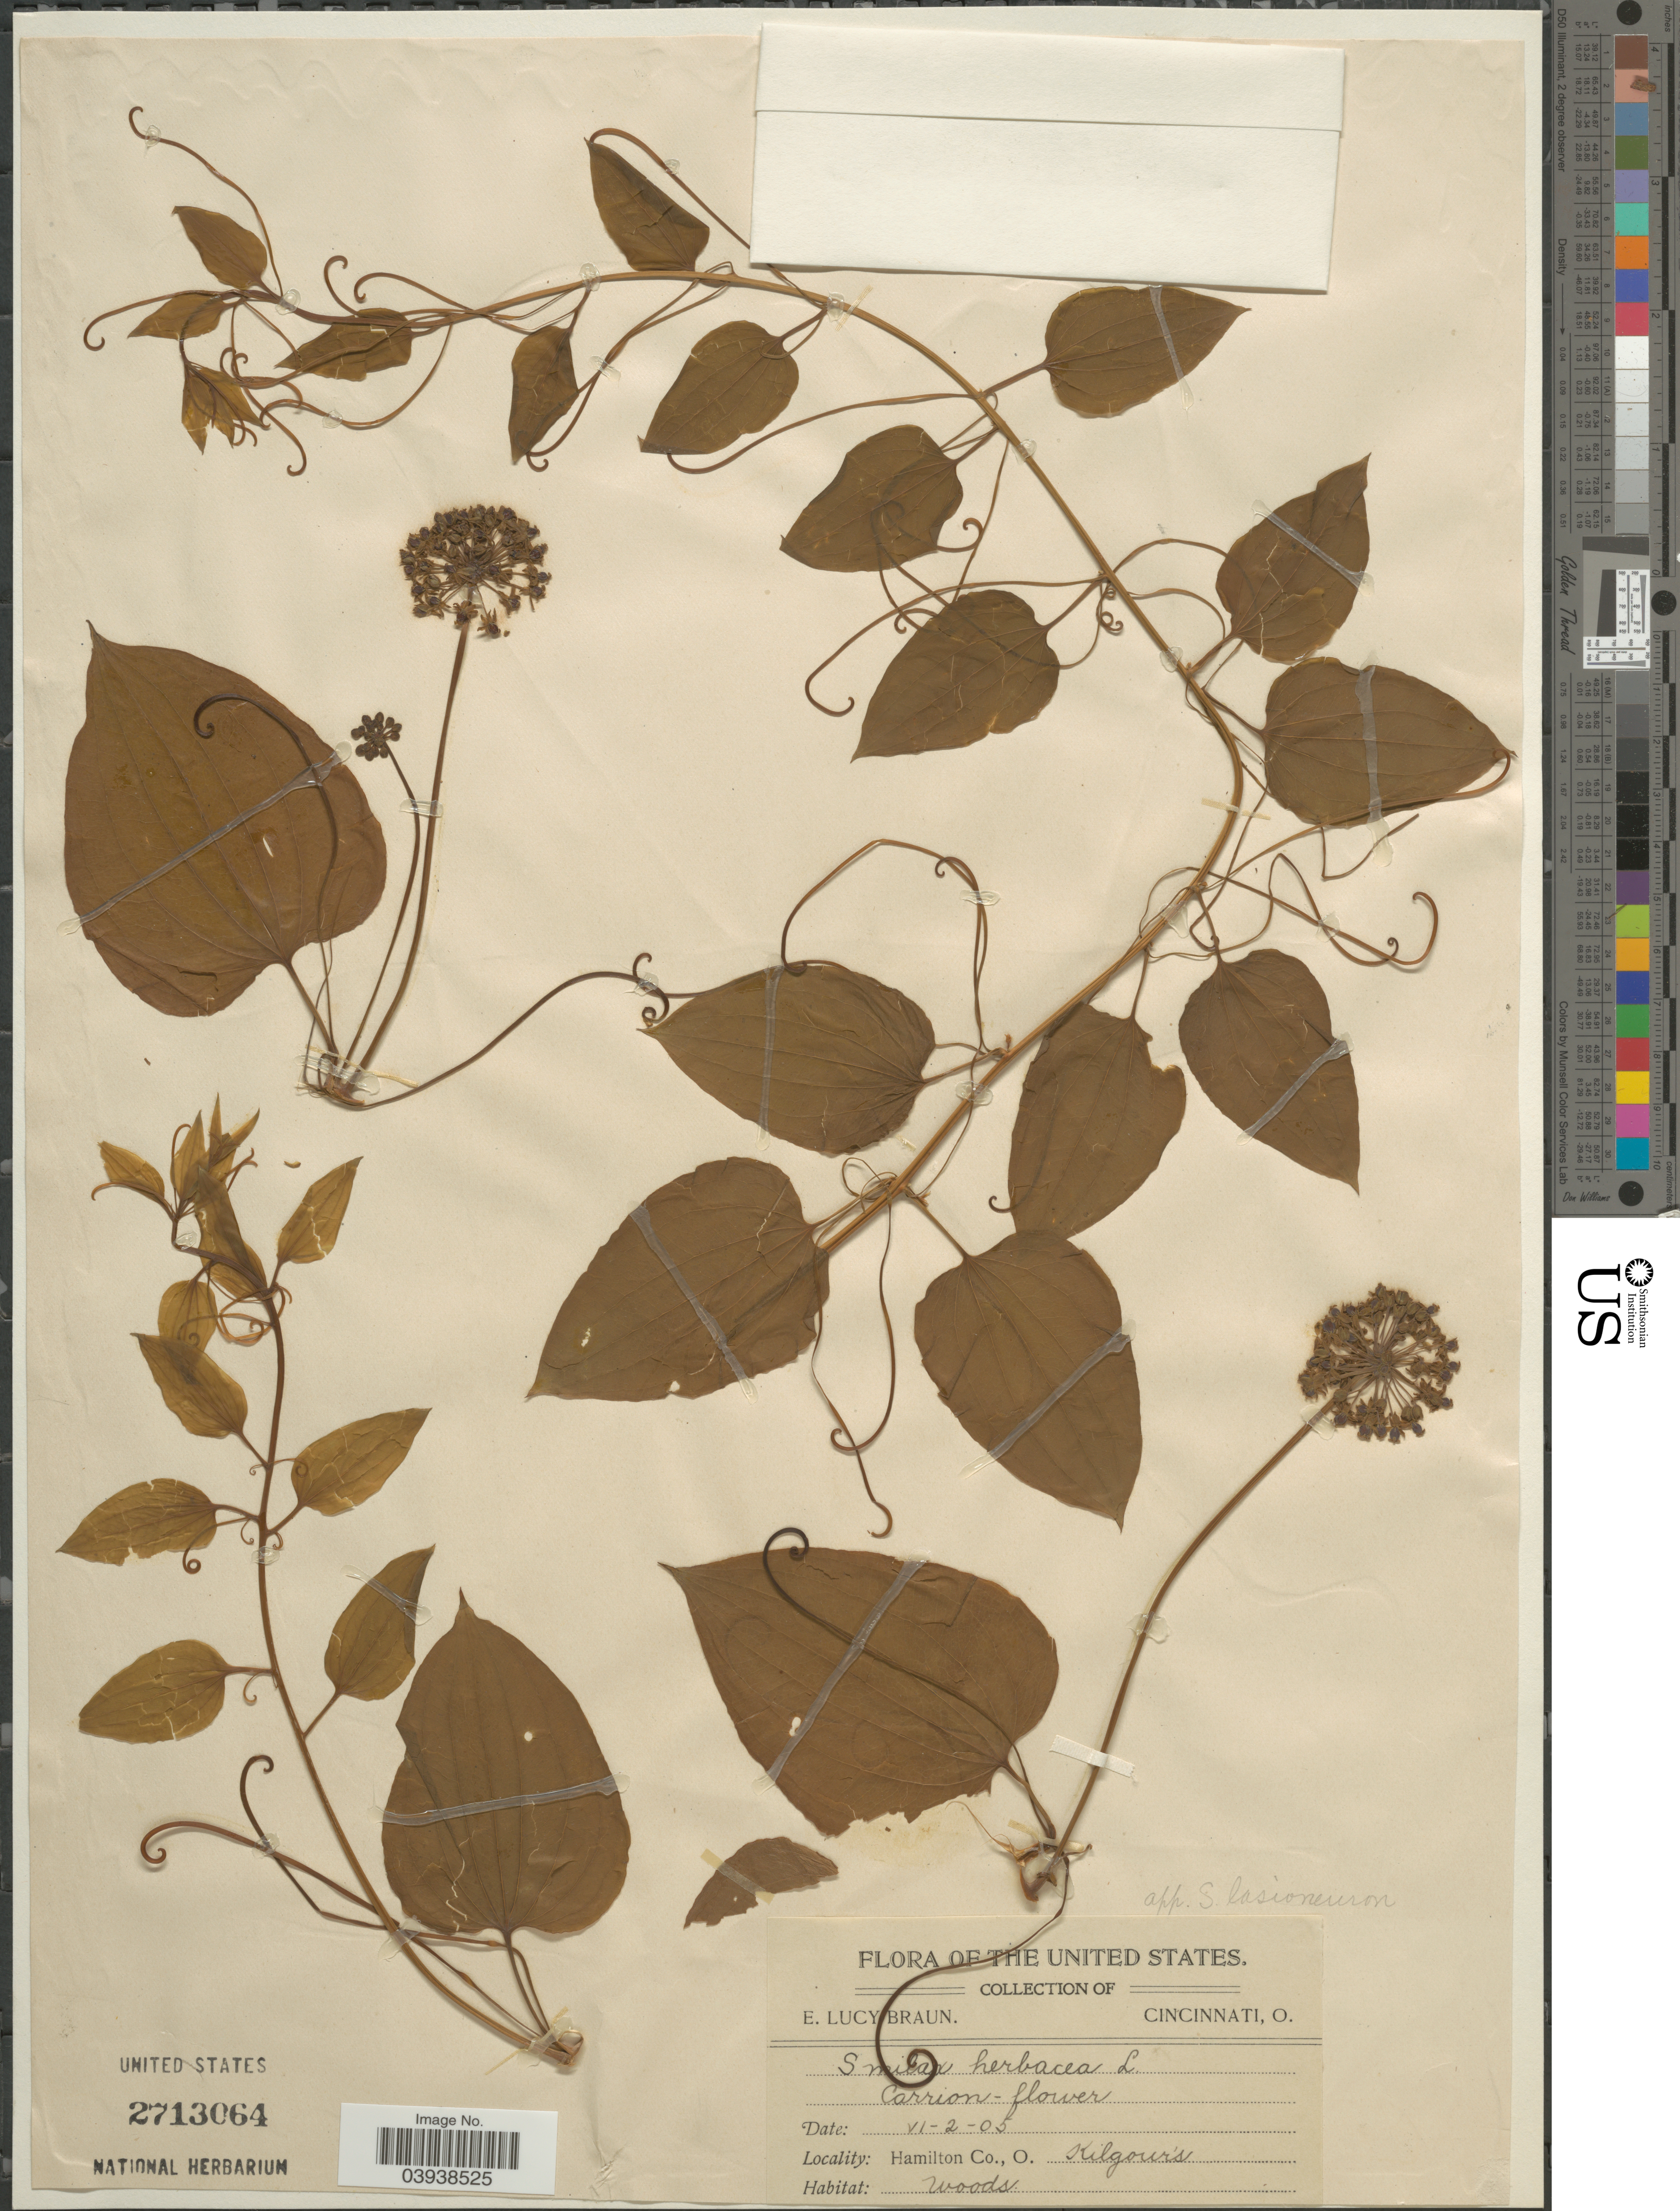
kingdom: Plantae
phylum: Tracheophyta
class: Liliopsida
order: Liliales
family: Smilacaceae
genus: Smilax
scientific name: Smilax herbacea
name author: L.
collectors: E. L. Braun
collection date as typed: Transcribed d/m/y: 2/6/5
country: United States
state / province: Ohio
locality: Hamilton Co, Kilgour's.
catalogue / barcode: US 2713064